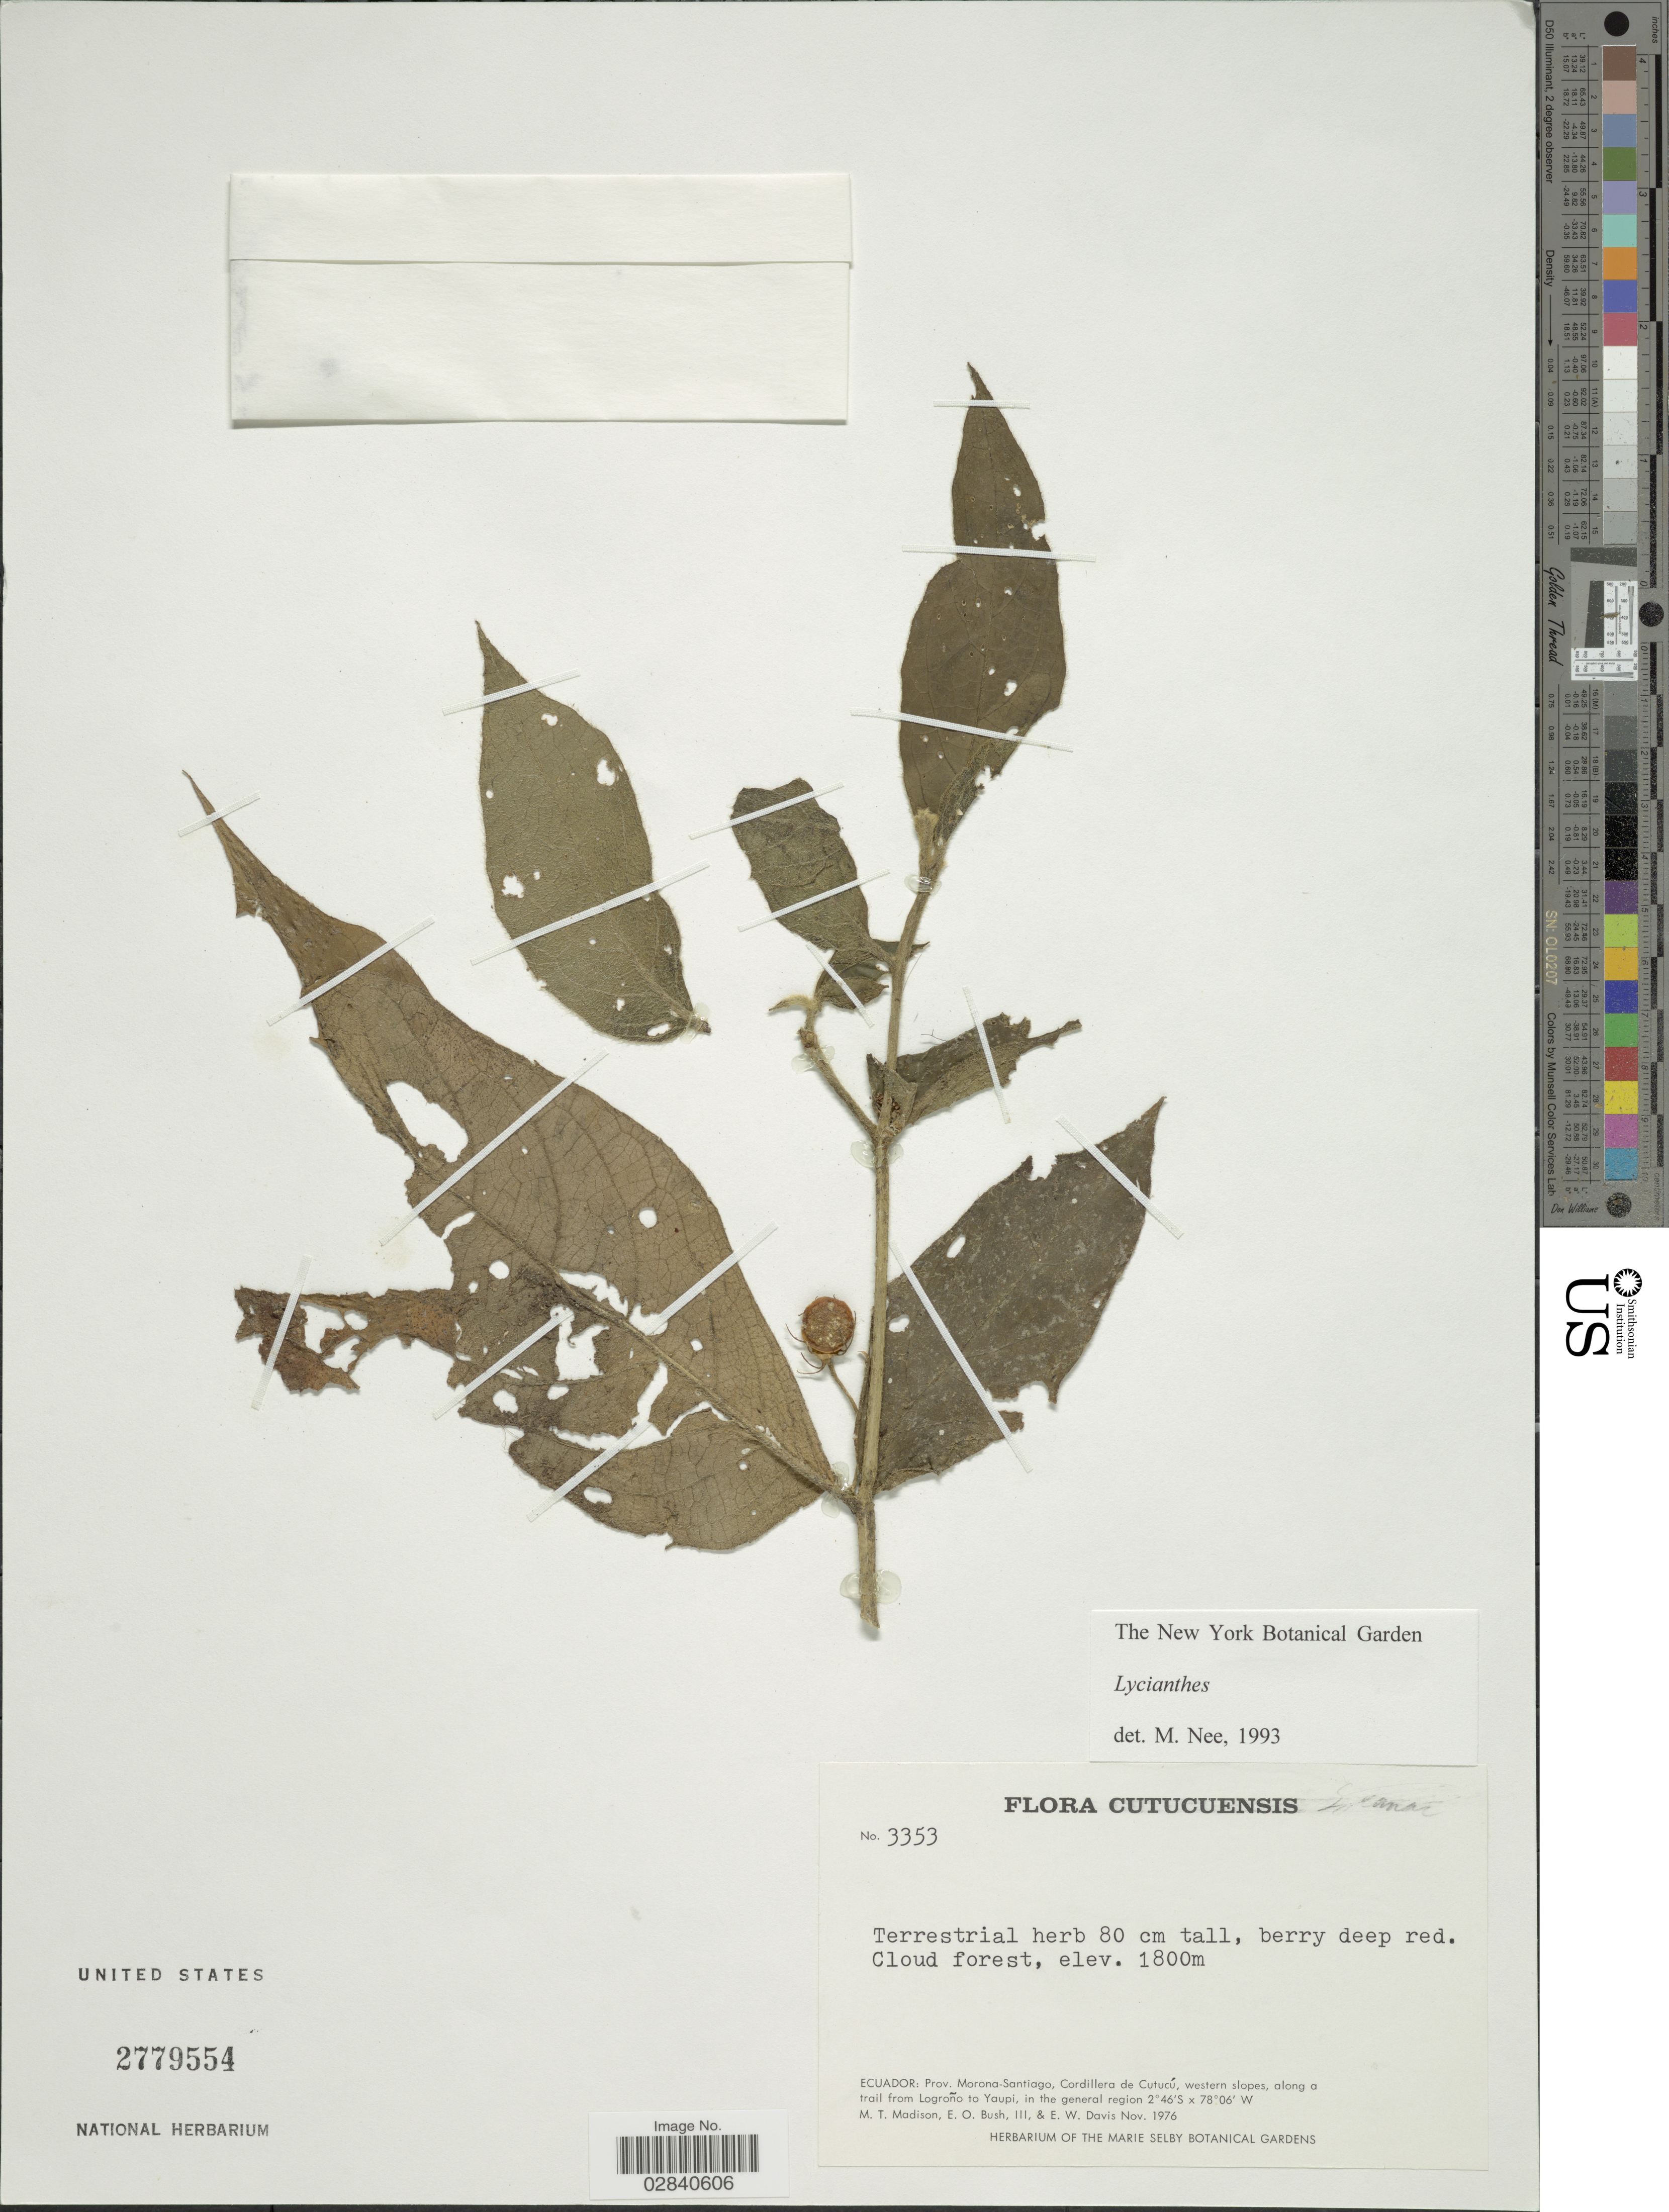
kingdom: Plantae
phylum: Tracheophyta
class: Magnoliopsida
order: Solanales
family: Solanaceae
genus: Lycianthes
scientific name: Lycianthes sp.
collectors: M. T. Madison, E. O. Bush & E. W. Davis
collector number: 3353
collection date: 1976-11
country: Ecuador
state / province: Morona-Santiago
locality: Prov. Morona-Santiago, Cordillera de Cutucú, western slopes, along a trail from Logroño to Yaupi, in the general region.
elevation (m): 1800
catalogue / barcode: US 2779554